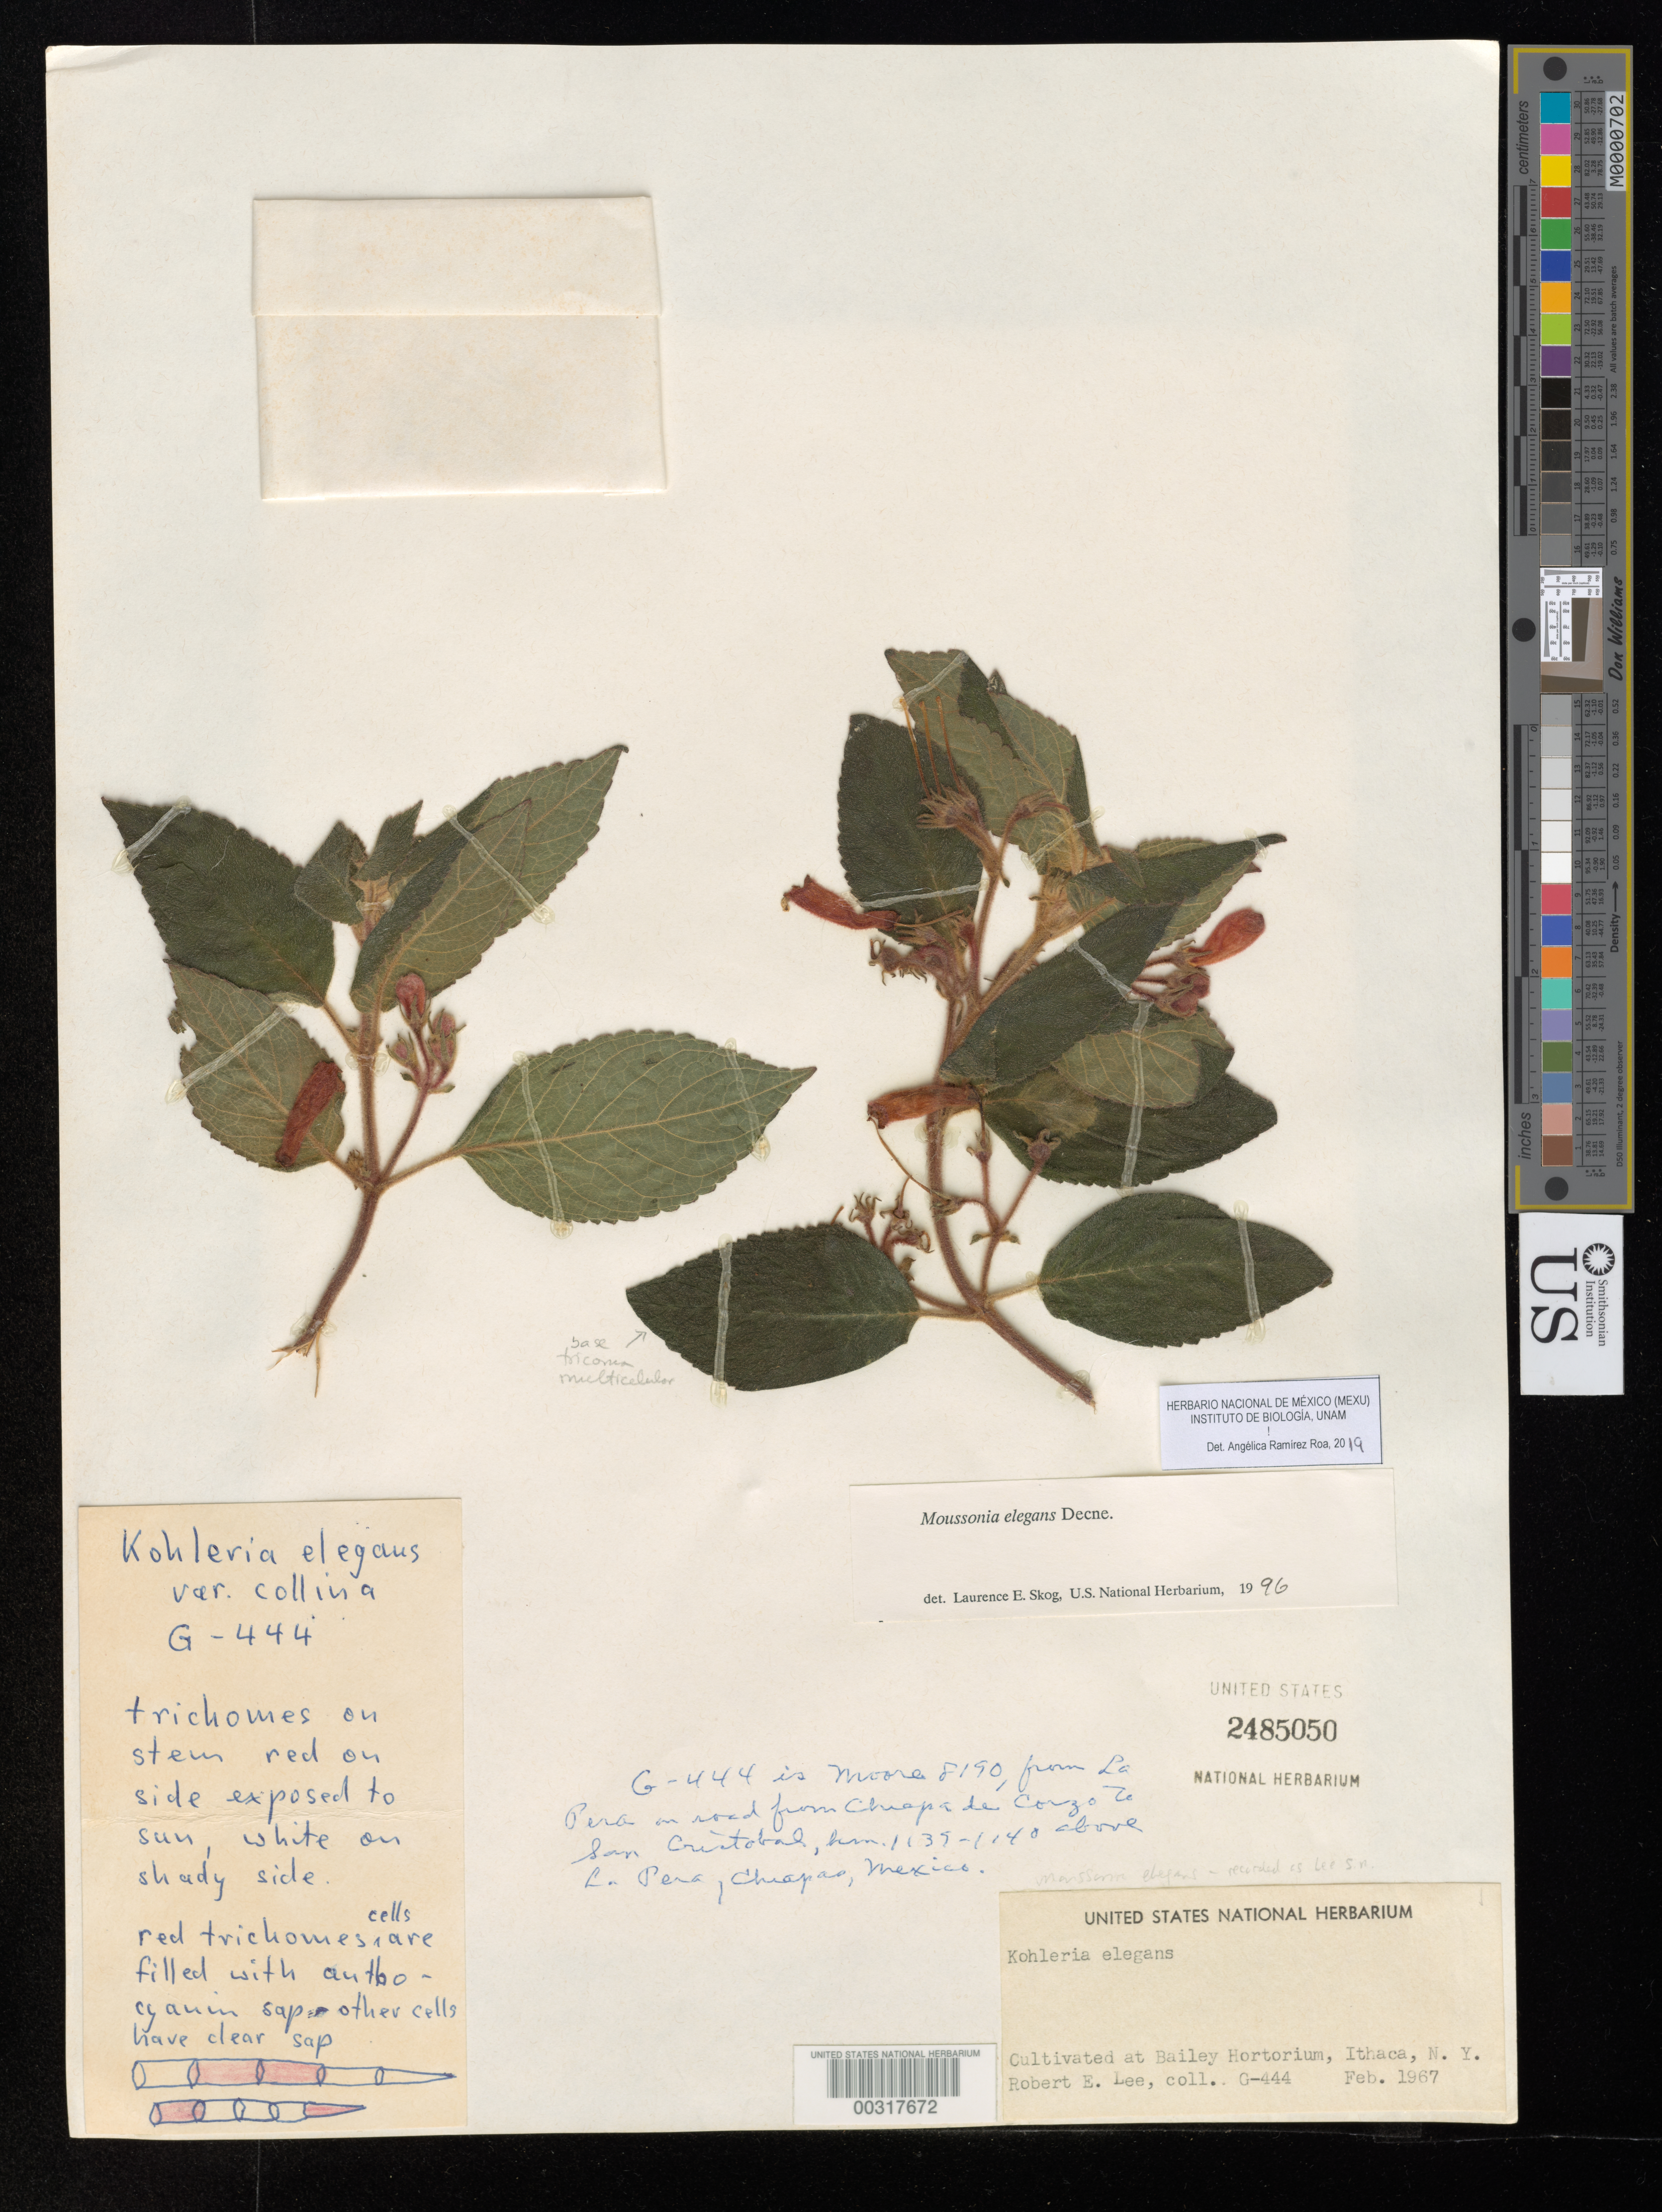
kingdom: Plantae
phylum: Tracheophyta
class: Magnoliopsida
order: Lamiales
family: Gesneriaceae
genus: Moussonia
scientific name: Moussonia elegans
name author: Decne.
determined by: Ramírez-Roa, A.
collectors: R. Lee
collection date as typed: Feb 1967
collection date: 1967-02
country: Mexico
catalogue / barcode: US 2485050